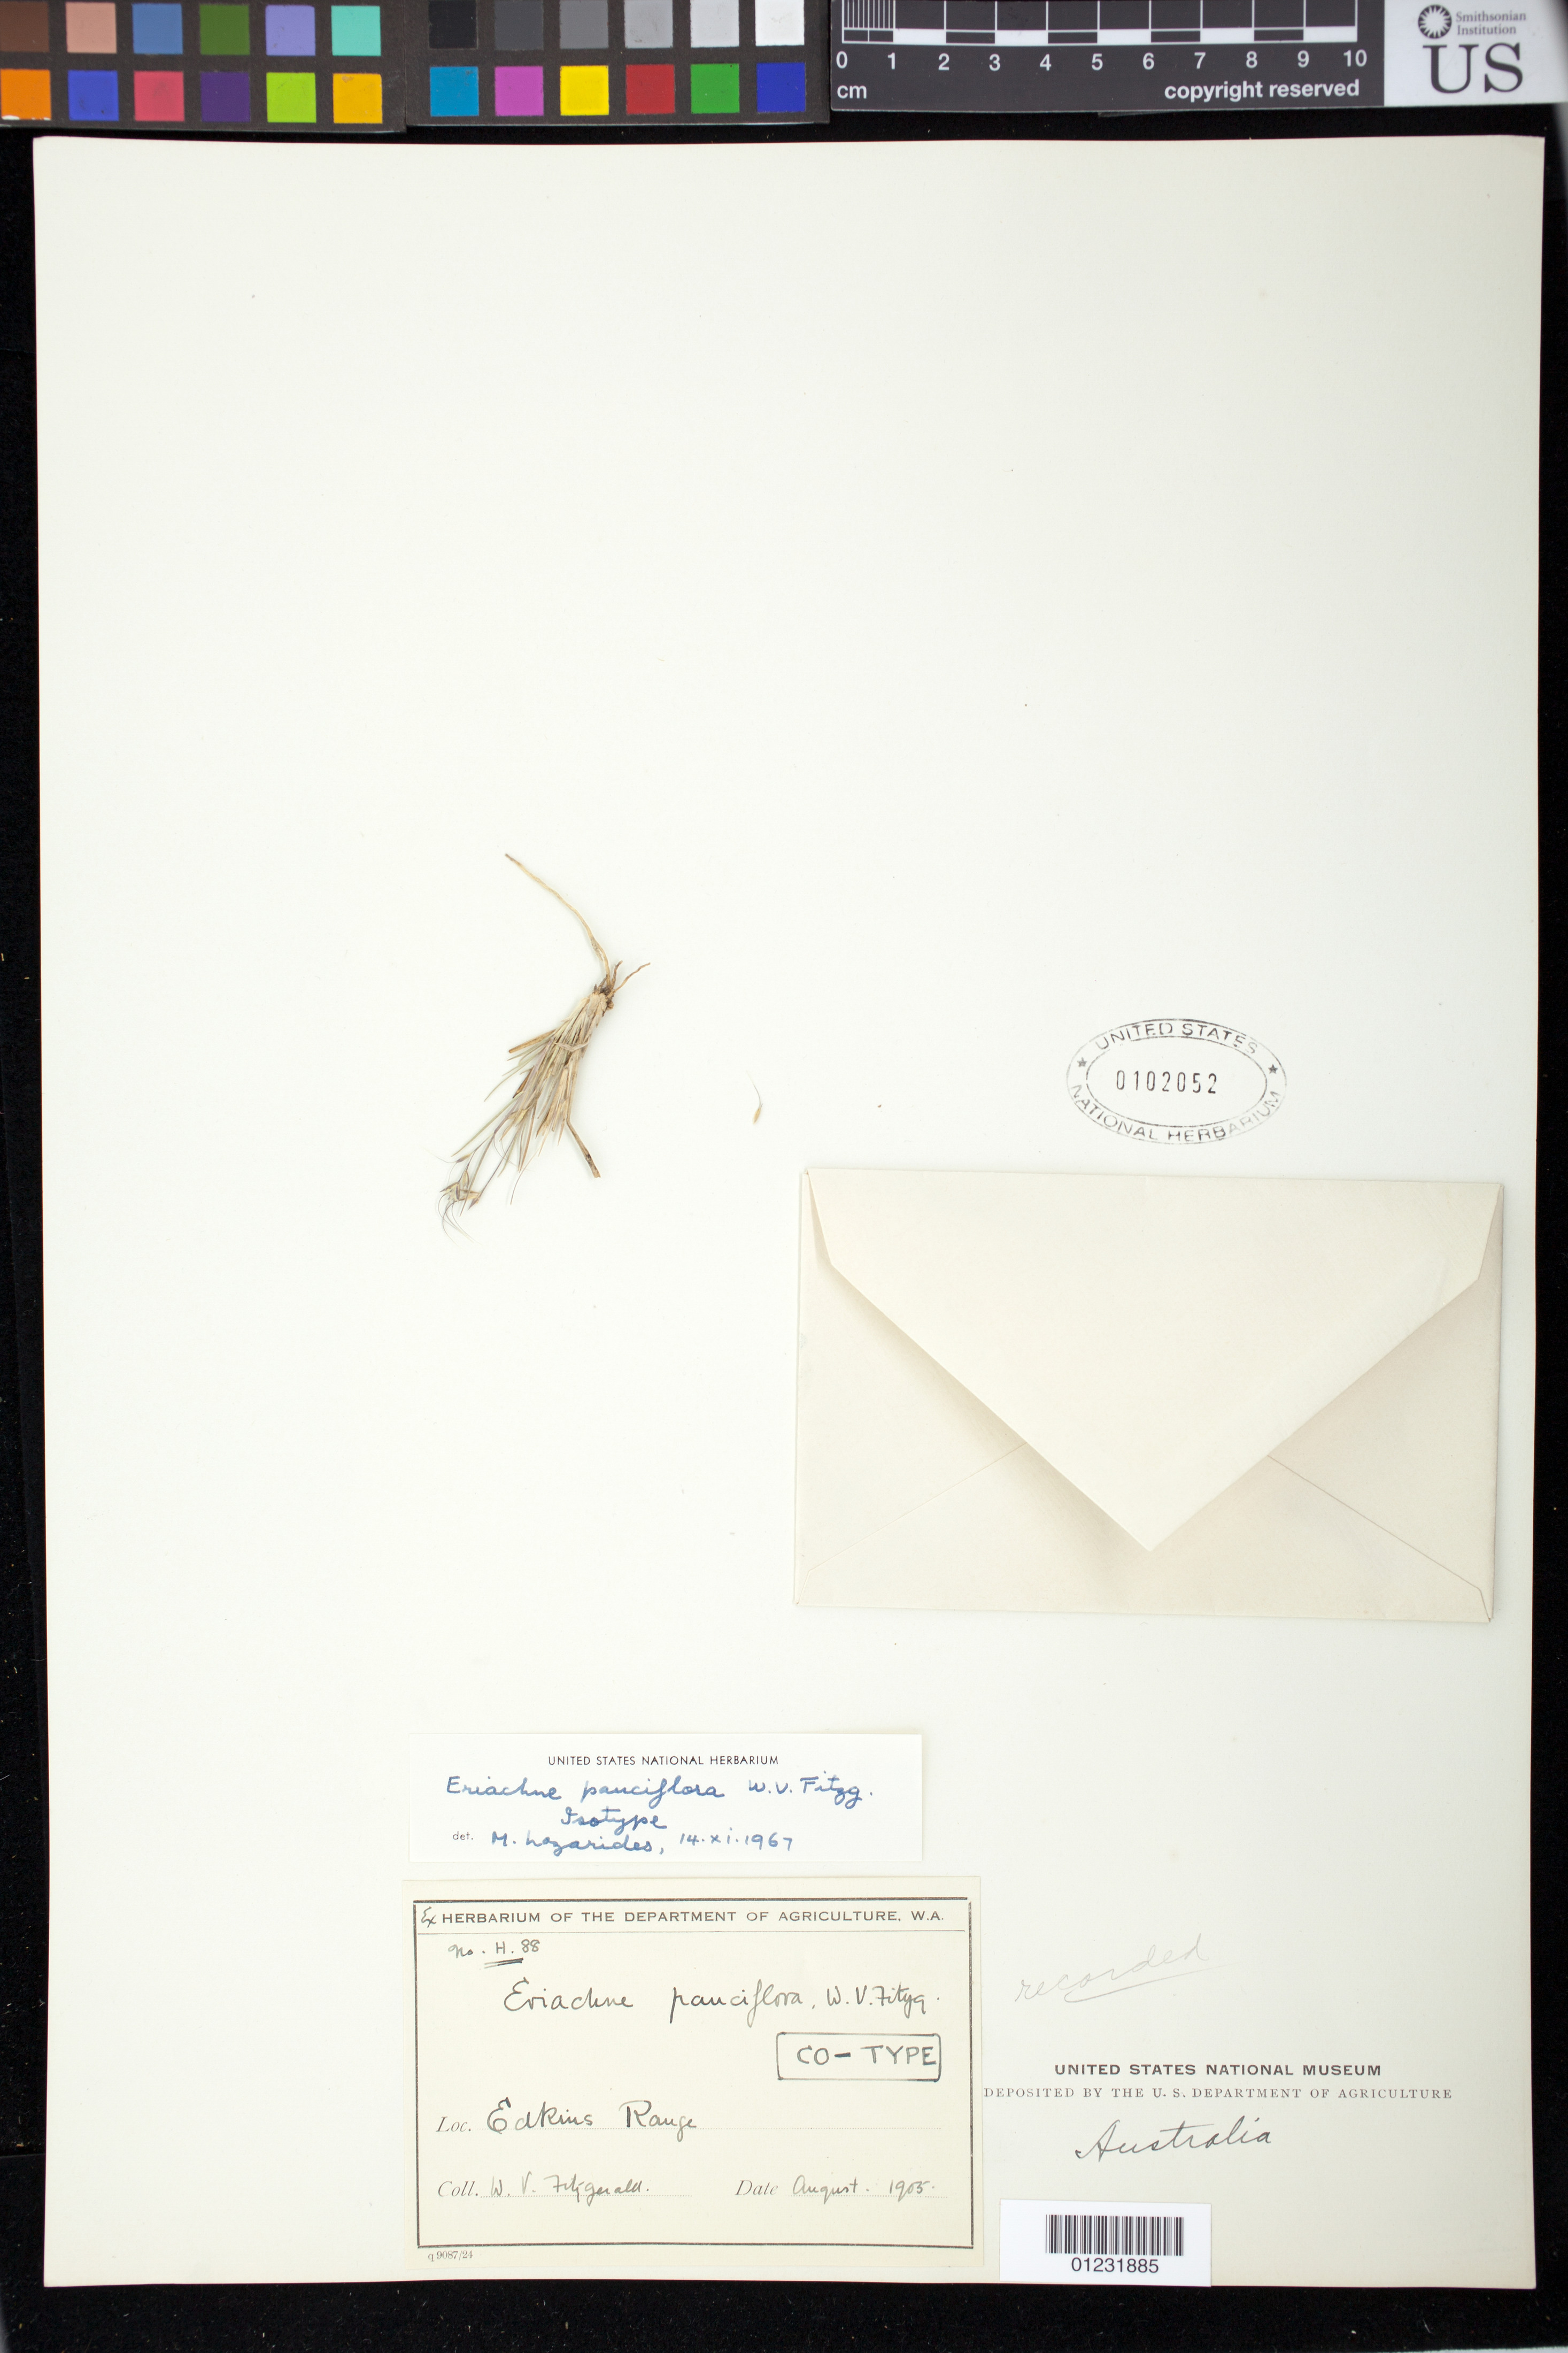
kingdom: Plantae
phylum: Tracheophyta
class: Liliopsida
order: Poales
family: Poaceae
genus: Eriachne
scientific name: Eriachne pauciflora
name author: W. Fitzg.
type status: Isotype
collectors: W. Fitzgerald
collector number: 88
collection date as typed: Aug 1905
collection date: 1905-08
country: Australia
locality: Edkins Range.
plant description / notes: Fragmentary material of type specimen ex herb. Dep. of Agriculture, W.A.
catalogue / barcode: US 102052